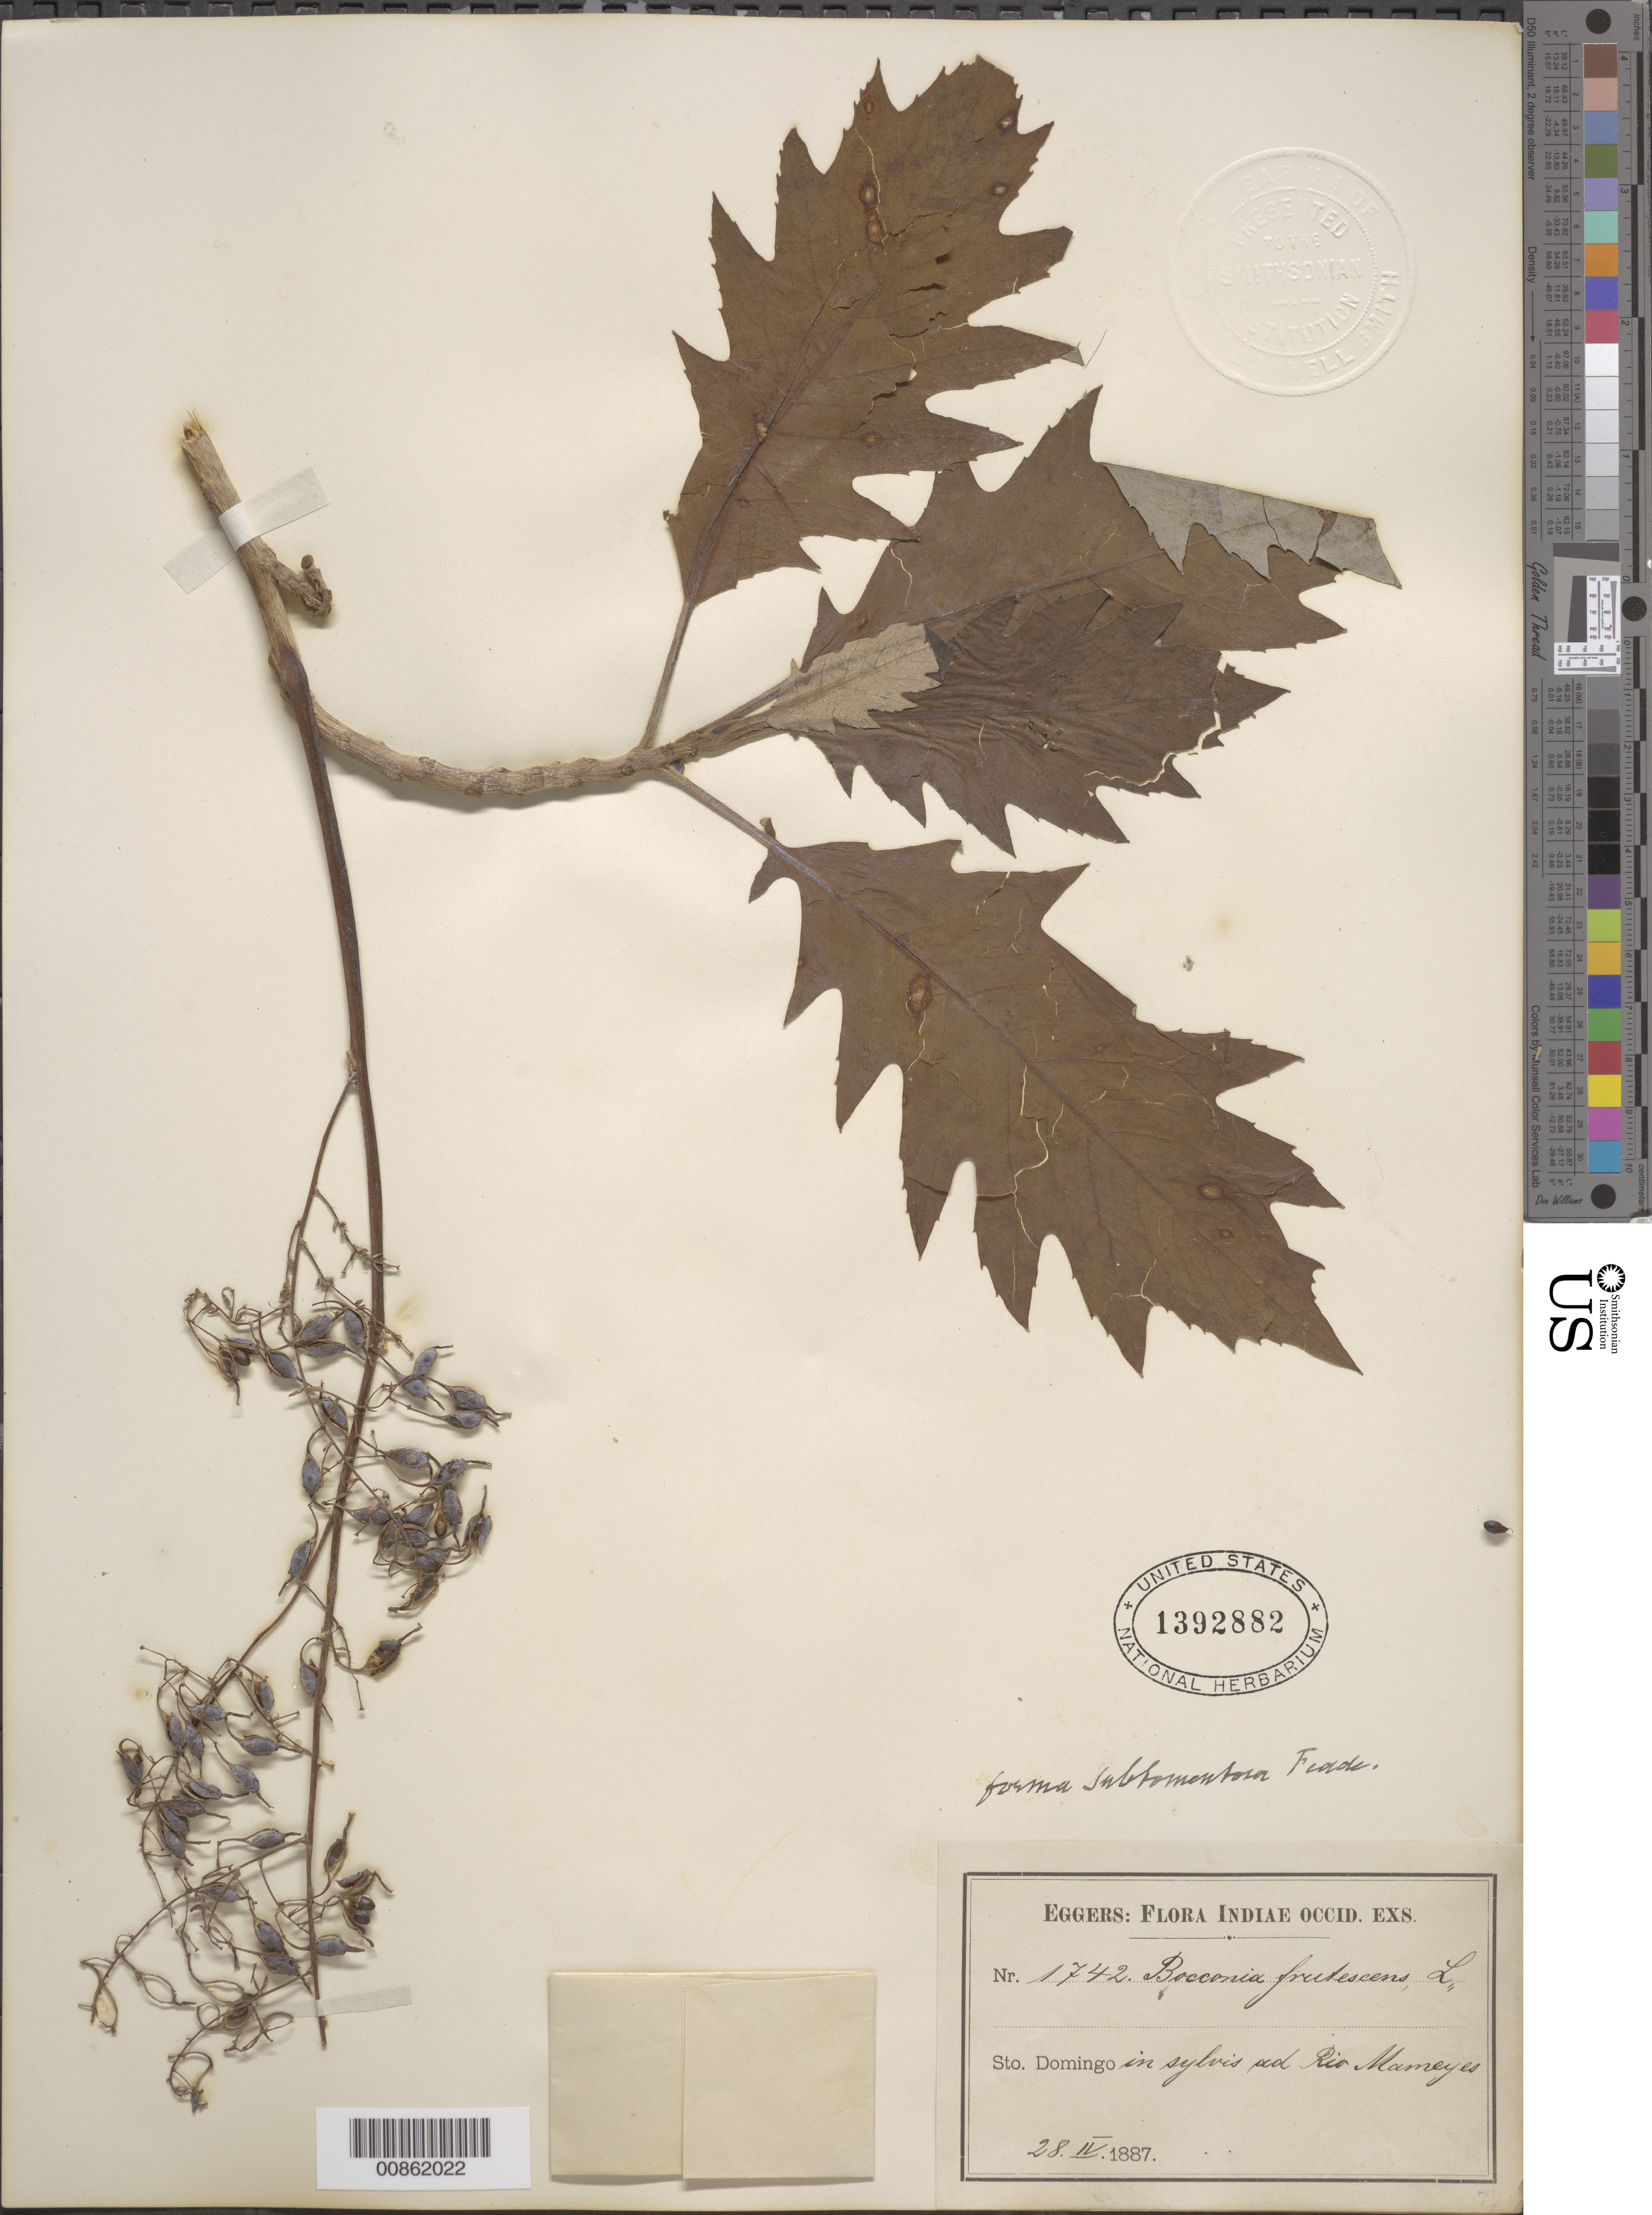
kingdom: Plantae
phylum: Tracheophyta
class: Magnoliopsida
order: Ranunculales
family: Papaveraceae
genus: Bocconia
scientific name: Bocconia frutescens f. subtomentosa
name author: (L'Hér. ex DC.) Fedde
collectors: H. F. A. von Eggers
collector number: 1742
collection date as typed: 28 Apr 1887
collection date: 1887-04-28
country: Dominican Republic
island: Hispaniola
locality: Ad Río Mameyes.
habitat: In sylvis.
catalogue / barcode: US 1392882